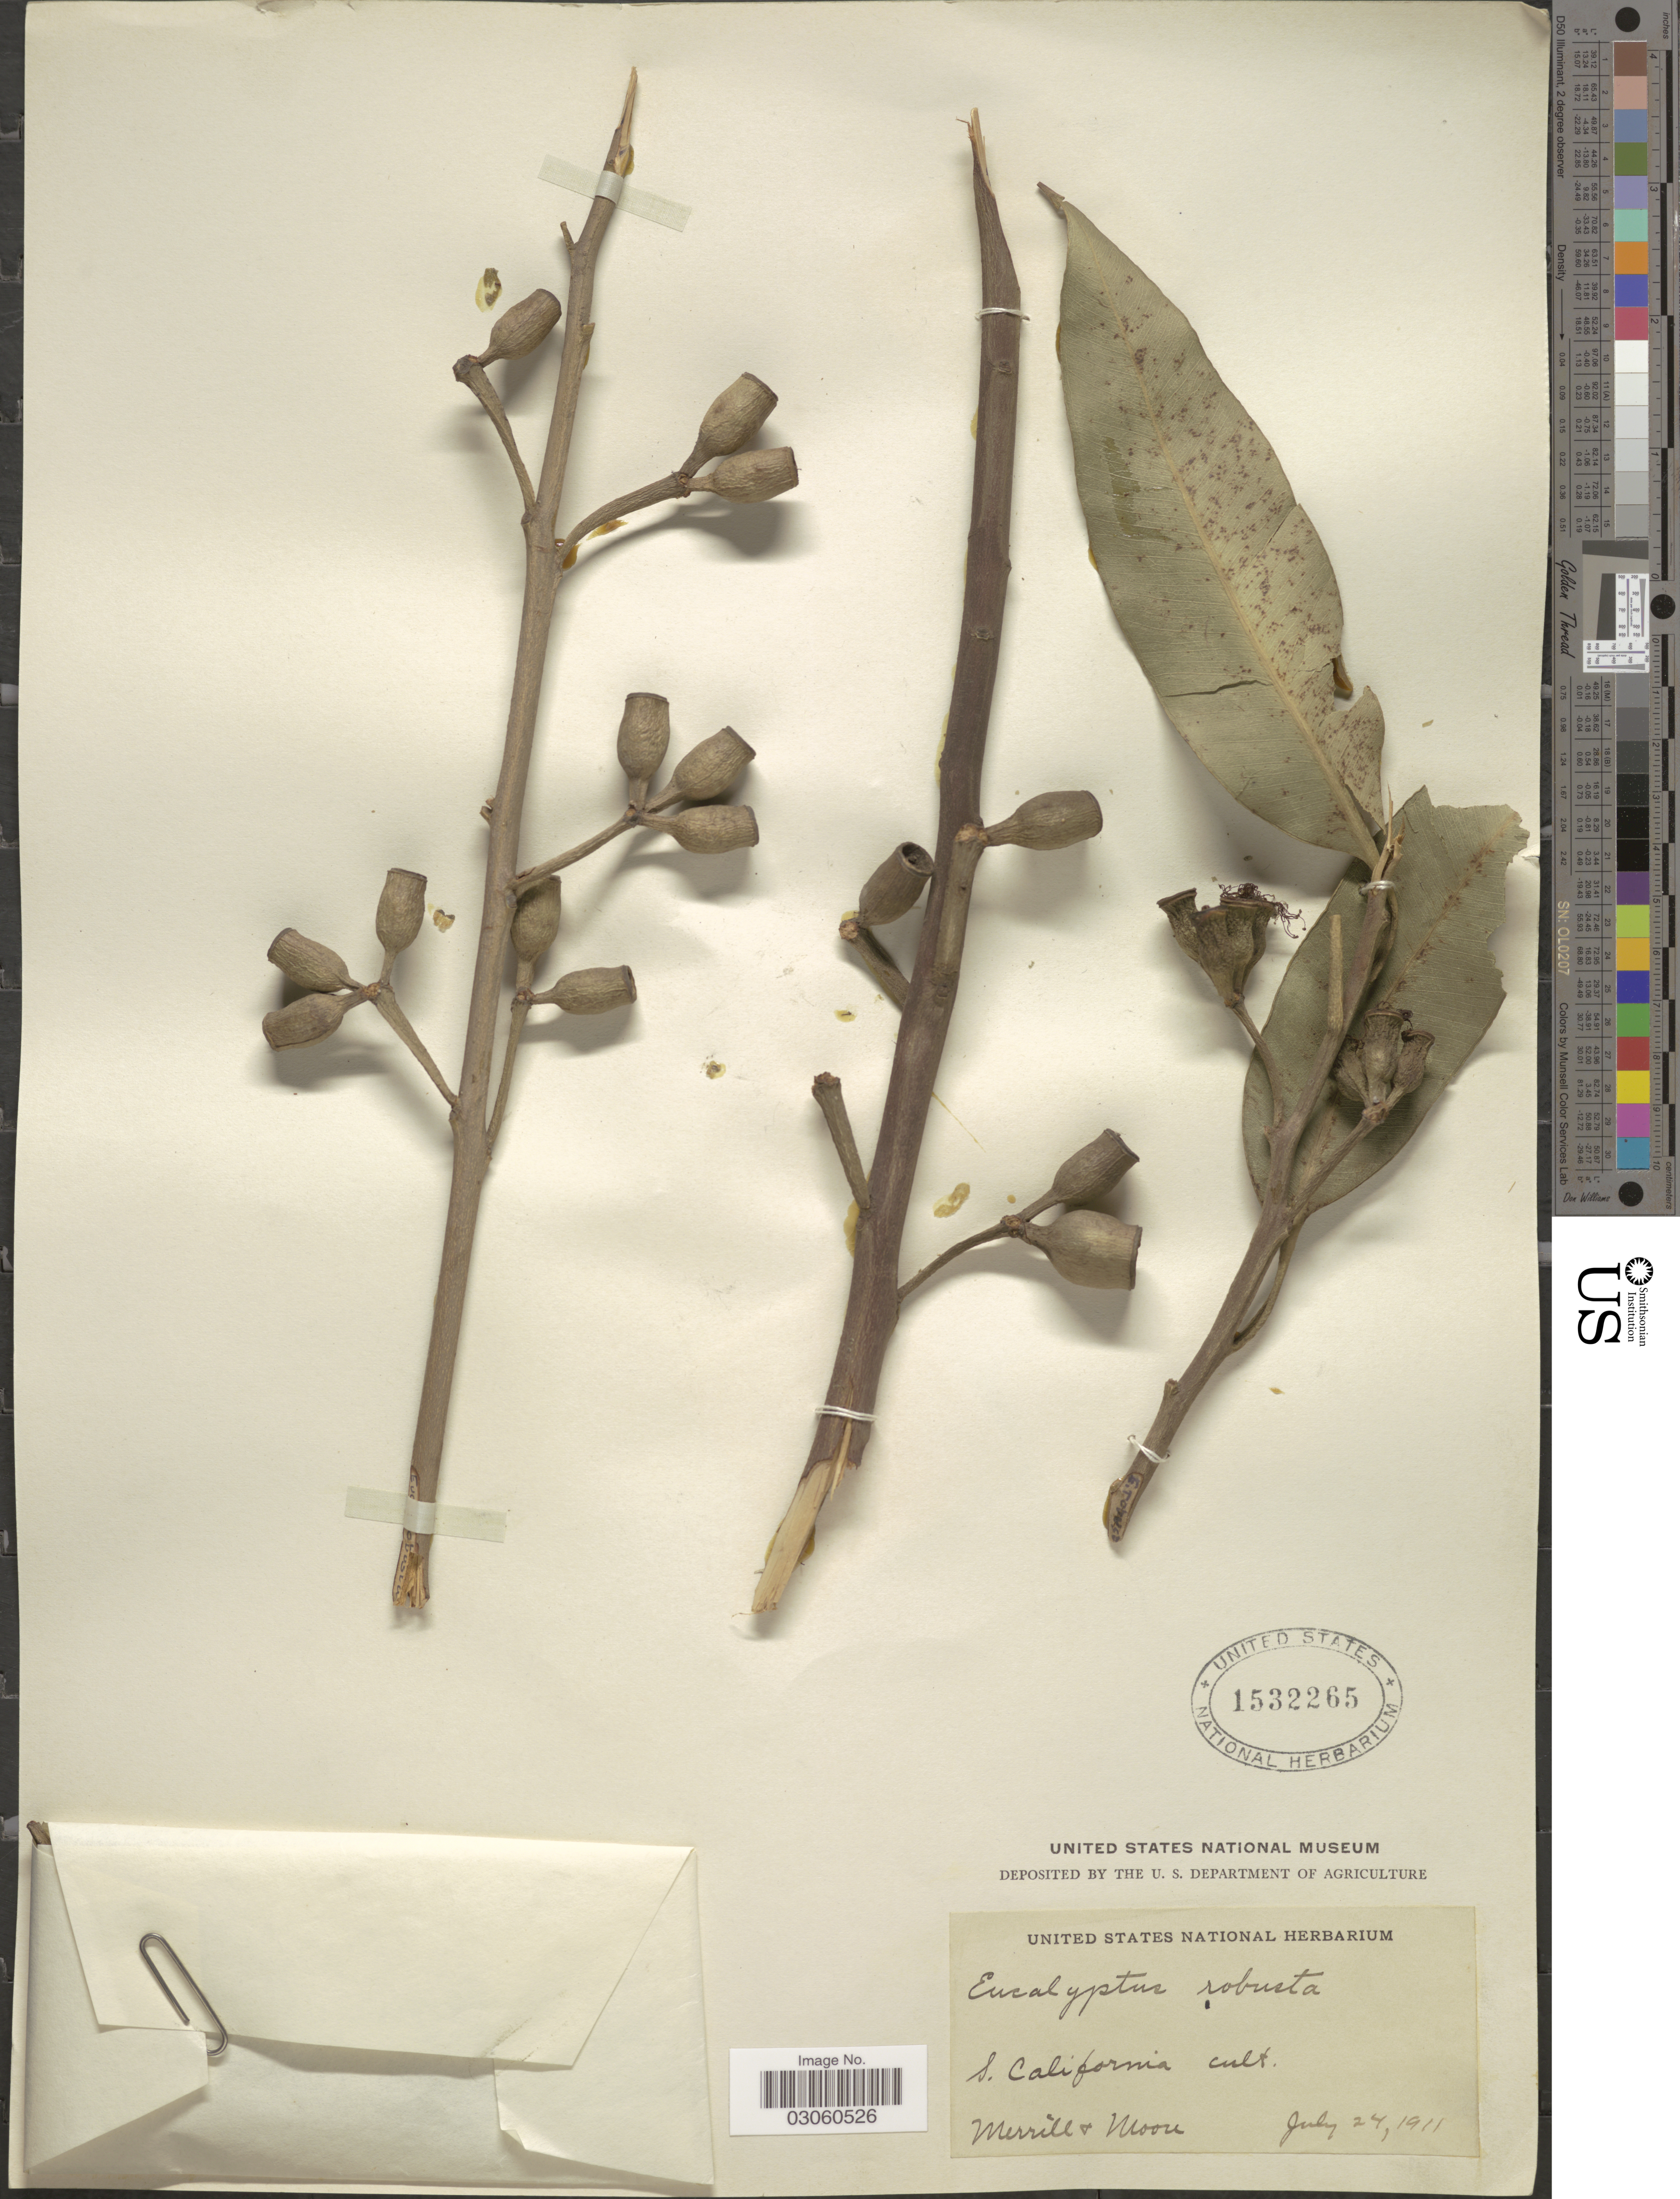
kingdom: Plantae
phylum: Tracheophyta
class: Magnoliopsida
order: Myrtales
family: Myrtaceae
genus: Eucalyptus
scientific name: Eucalyptus robusta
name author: Sm.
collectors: Merrill, -- & -. Moore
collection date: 1911-07-24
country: United States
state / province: California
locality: S. California. Cult.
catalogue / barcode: US 1532265